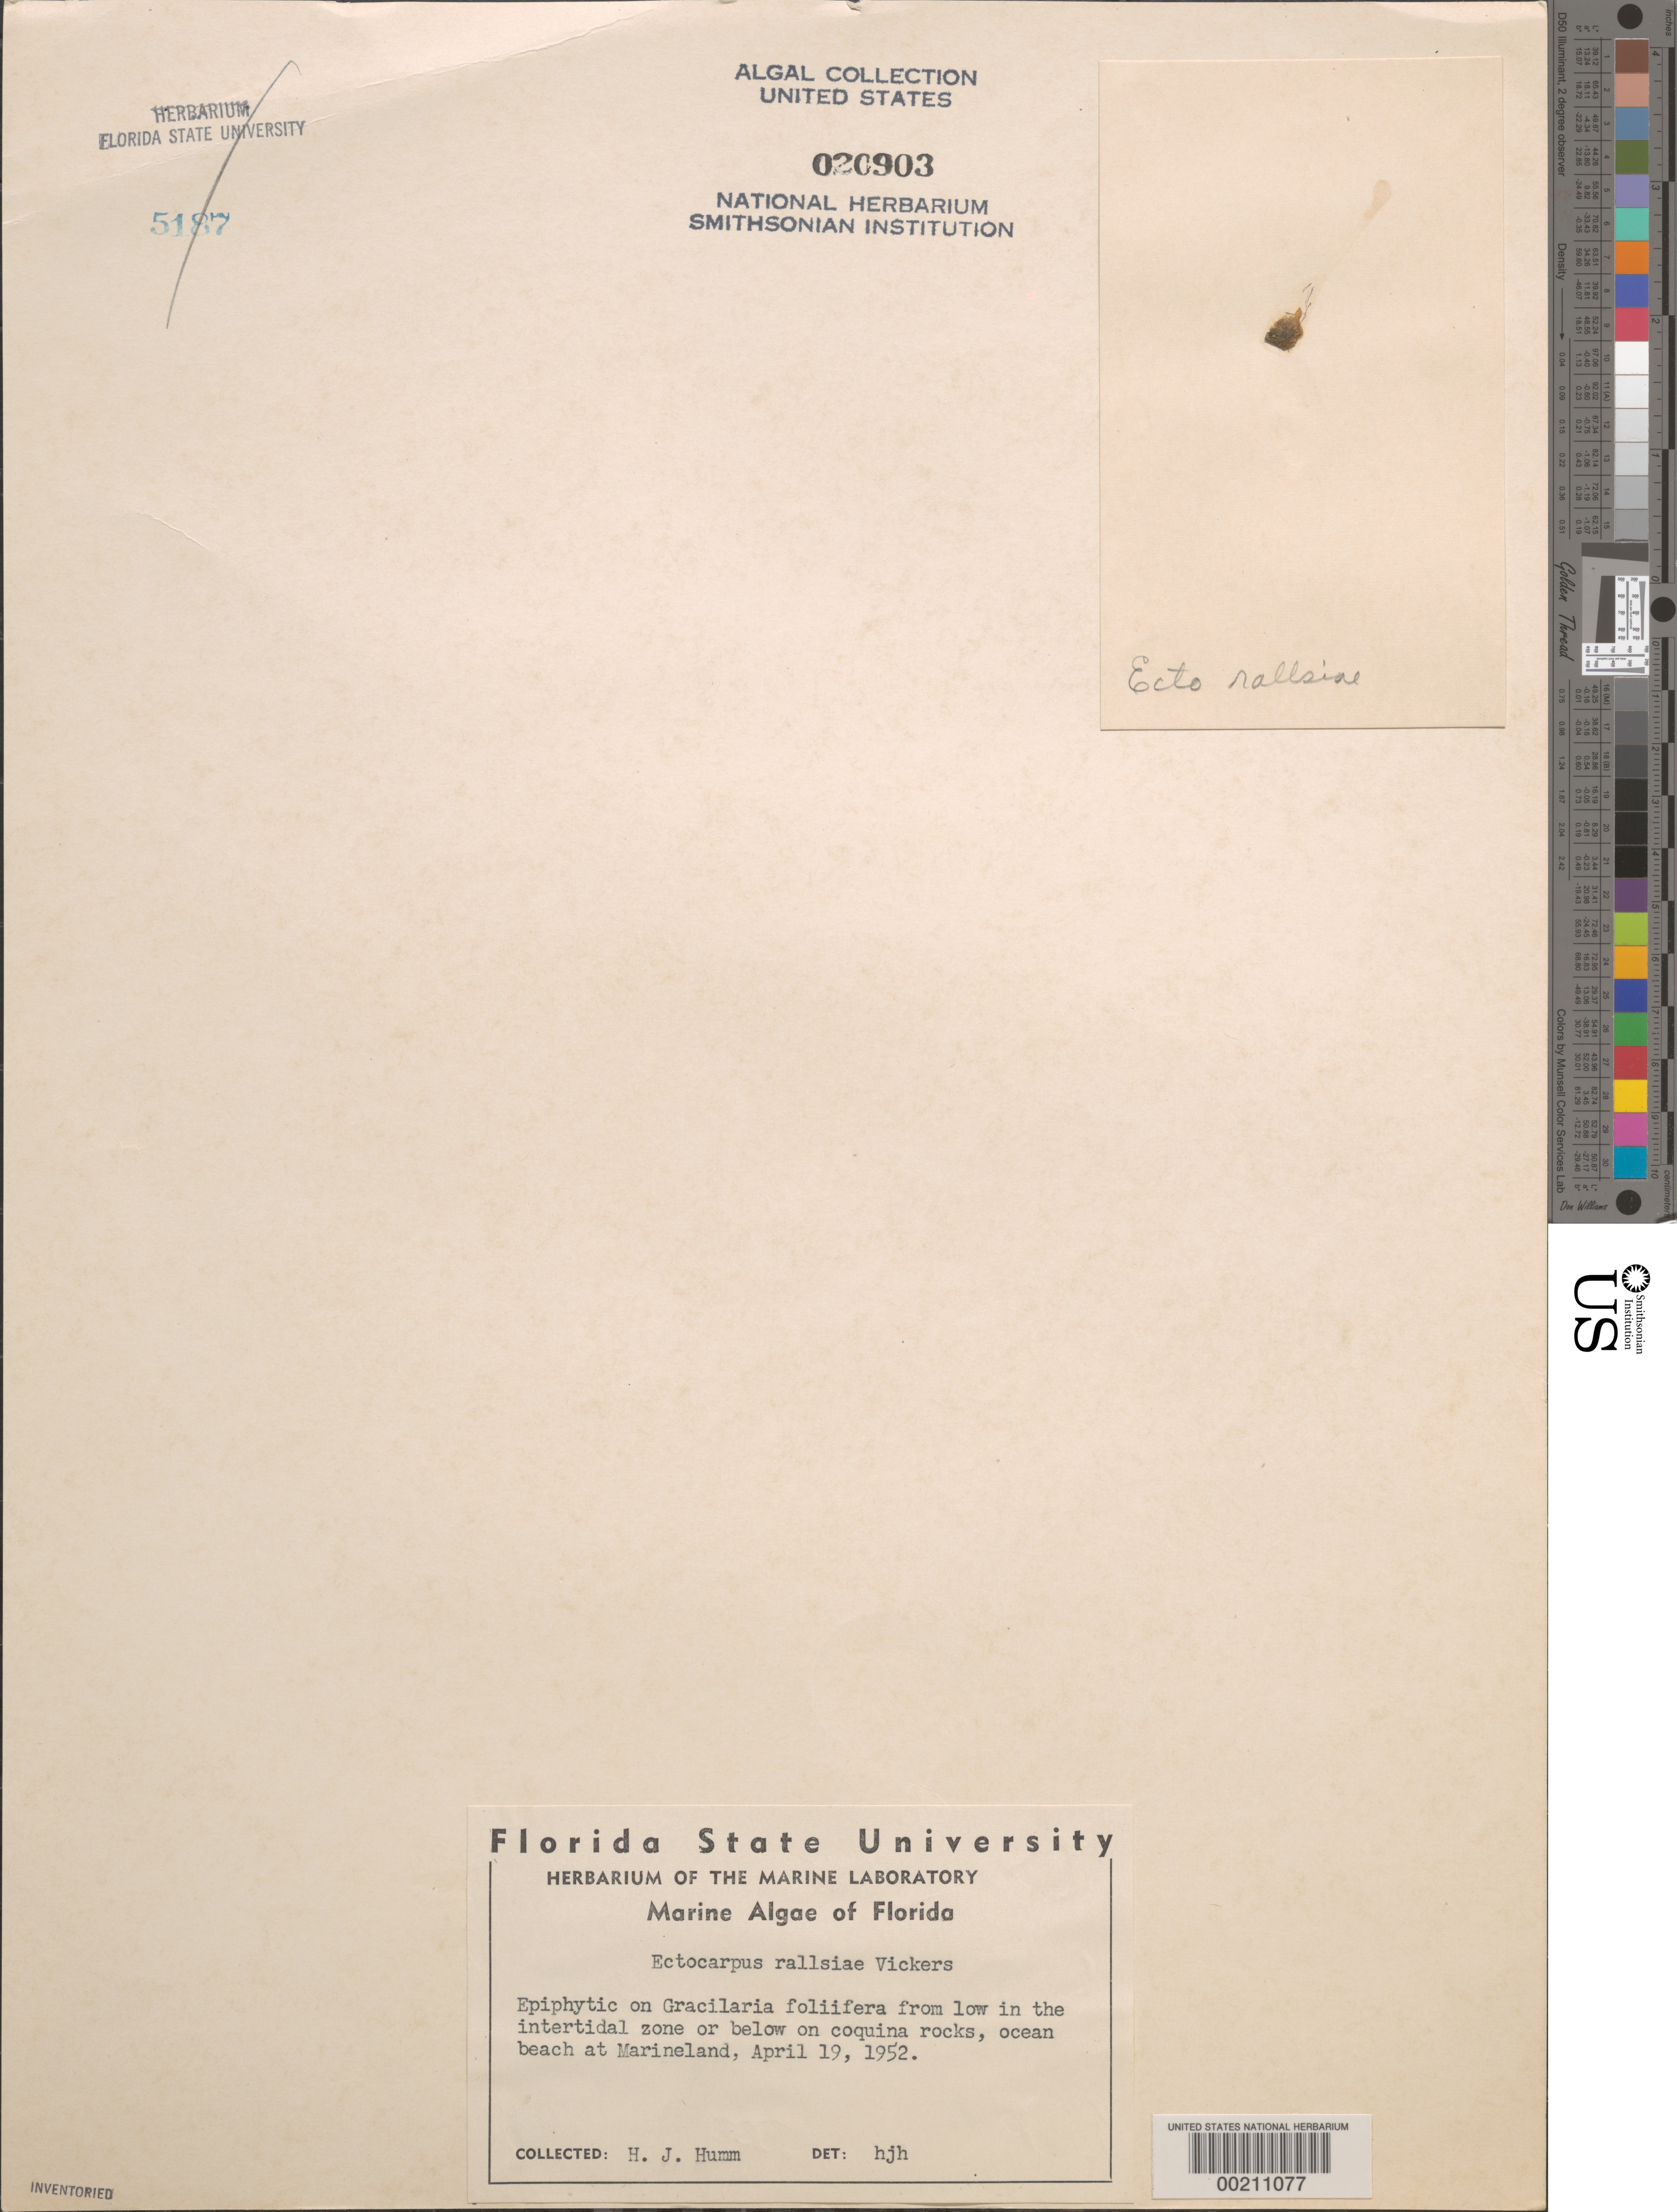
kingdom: Chromista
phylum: Ochrophyta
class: Phaeophyceae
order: Ectocarpales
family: Ectocarpaceae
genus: Ectocarpus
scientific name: Ectocarpus rallsiae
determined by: Humm, Harold J.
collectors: H. J. Humm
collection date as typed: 19 Apr 1952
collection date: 1952-04-19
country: United States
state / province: Florida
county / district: Flagler County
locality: Marineland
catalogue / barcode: US 20903